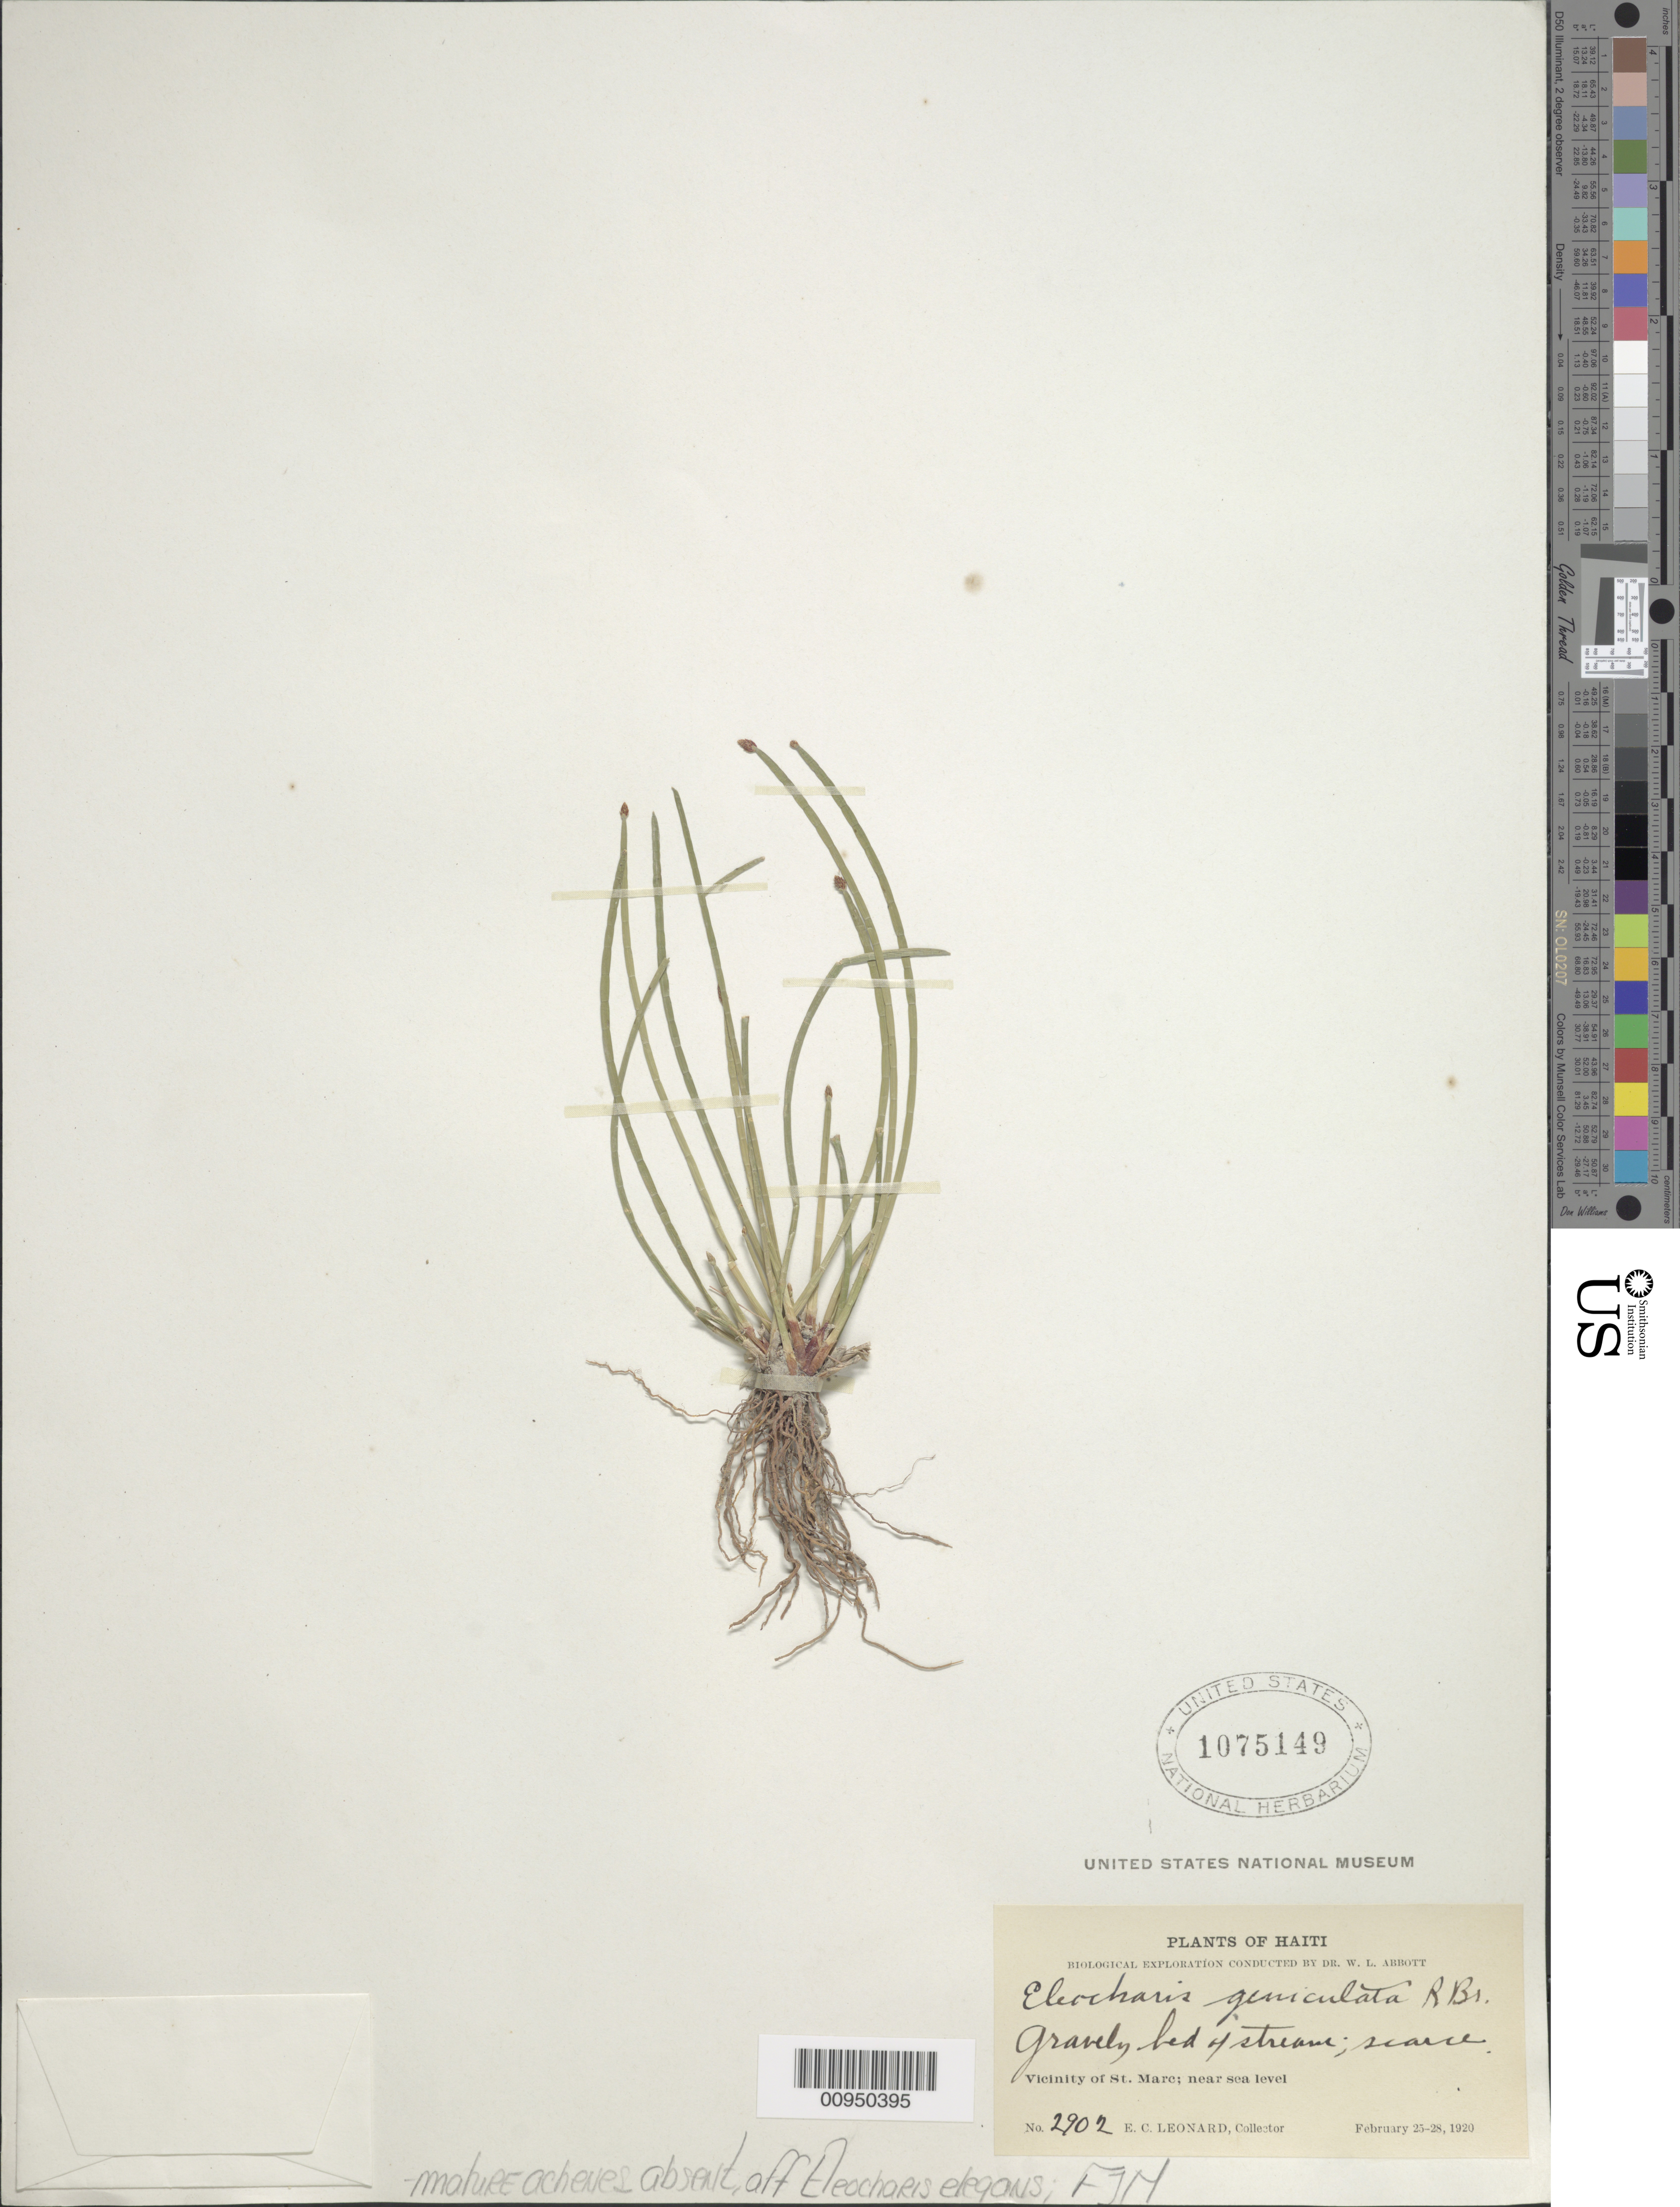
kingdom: Plantae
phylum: Tracheophyta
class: Liliopsida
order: Poales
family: Cyperaceae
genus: Eleocharis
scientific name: Eleocharis elegans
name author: (Kunth) Roem. & Schult.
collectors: E. C. Leonard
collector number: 2902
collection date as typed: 23 Feb 1920 to 28 Feb 1920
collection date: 1920-02-23/1920-02-28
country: Haiti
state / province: Artibonite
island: Hispaniola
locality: Vicinity of St. Marc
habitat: Gravely bed of stream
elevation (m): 0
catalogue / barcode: US 1075149